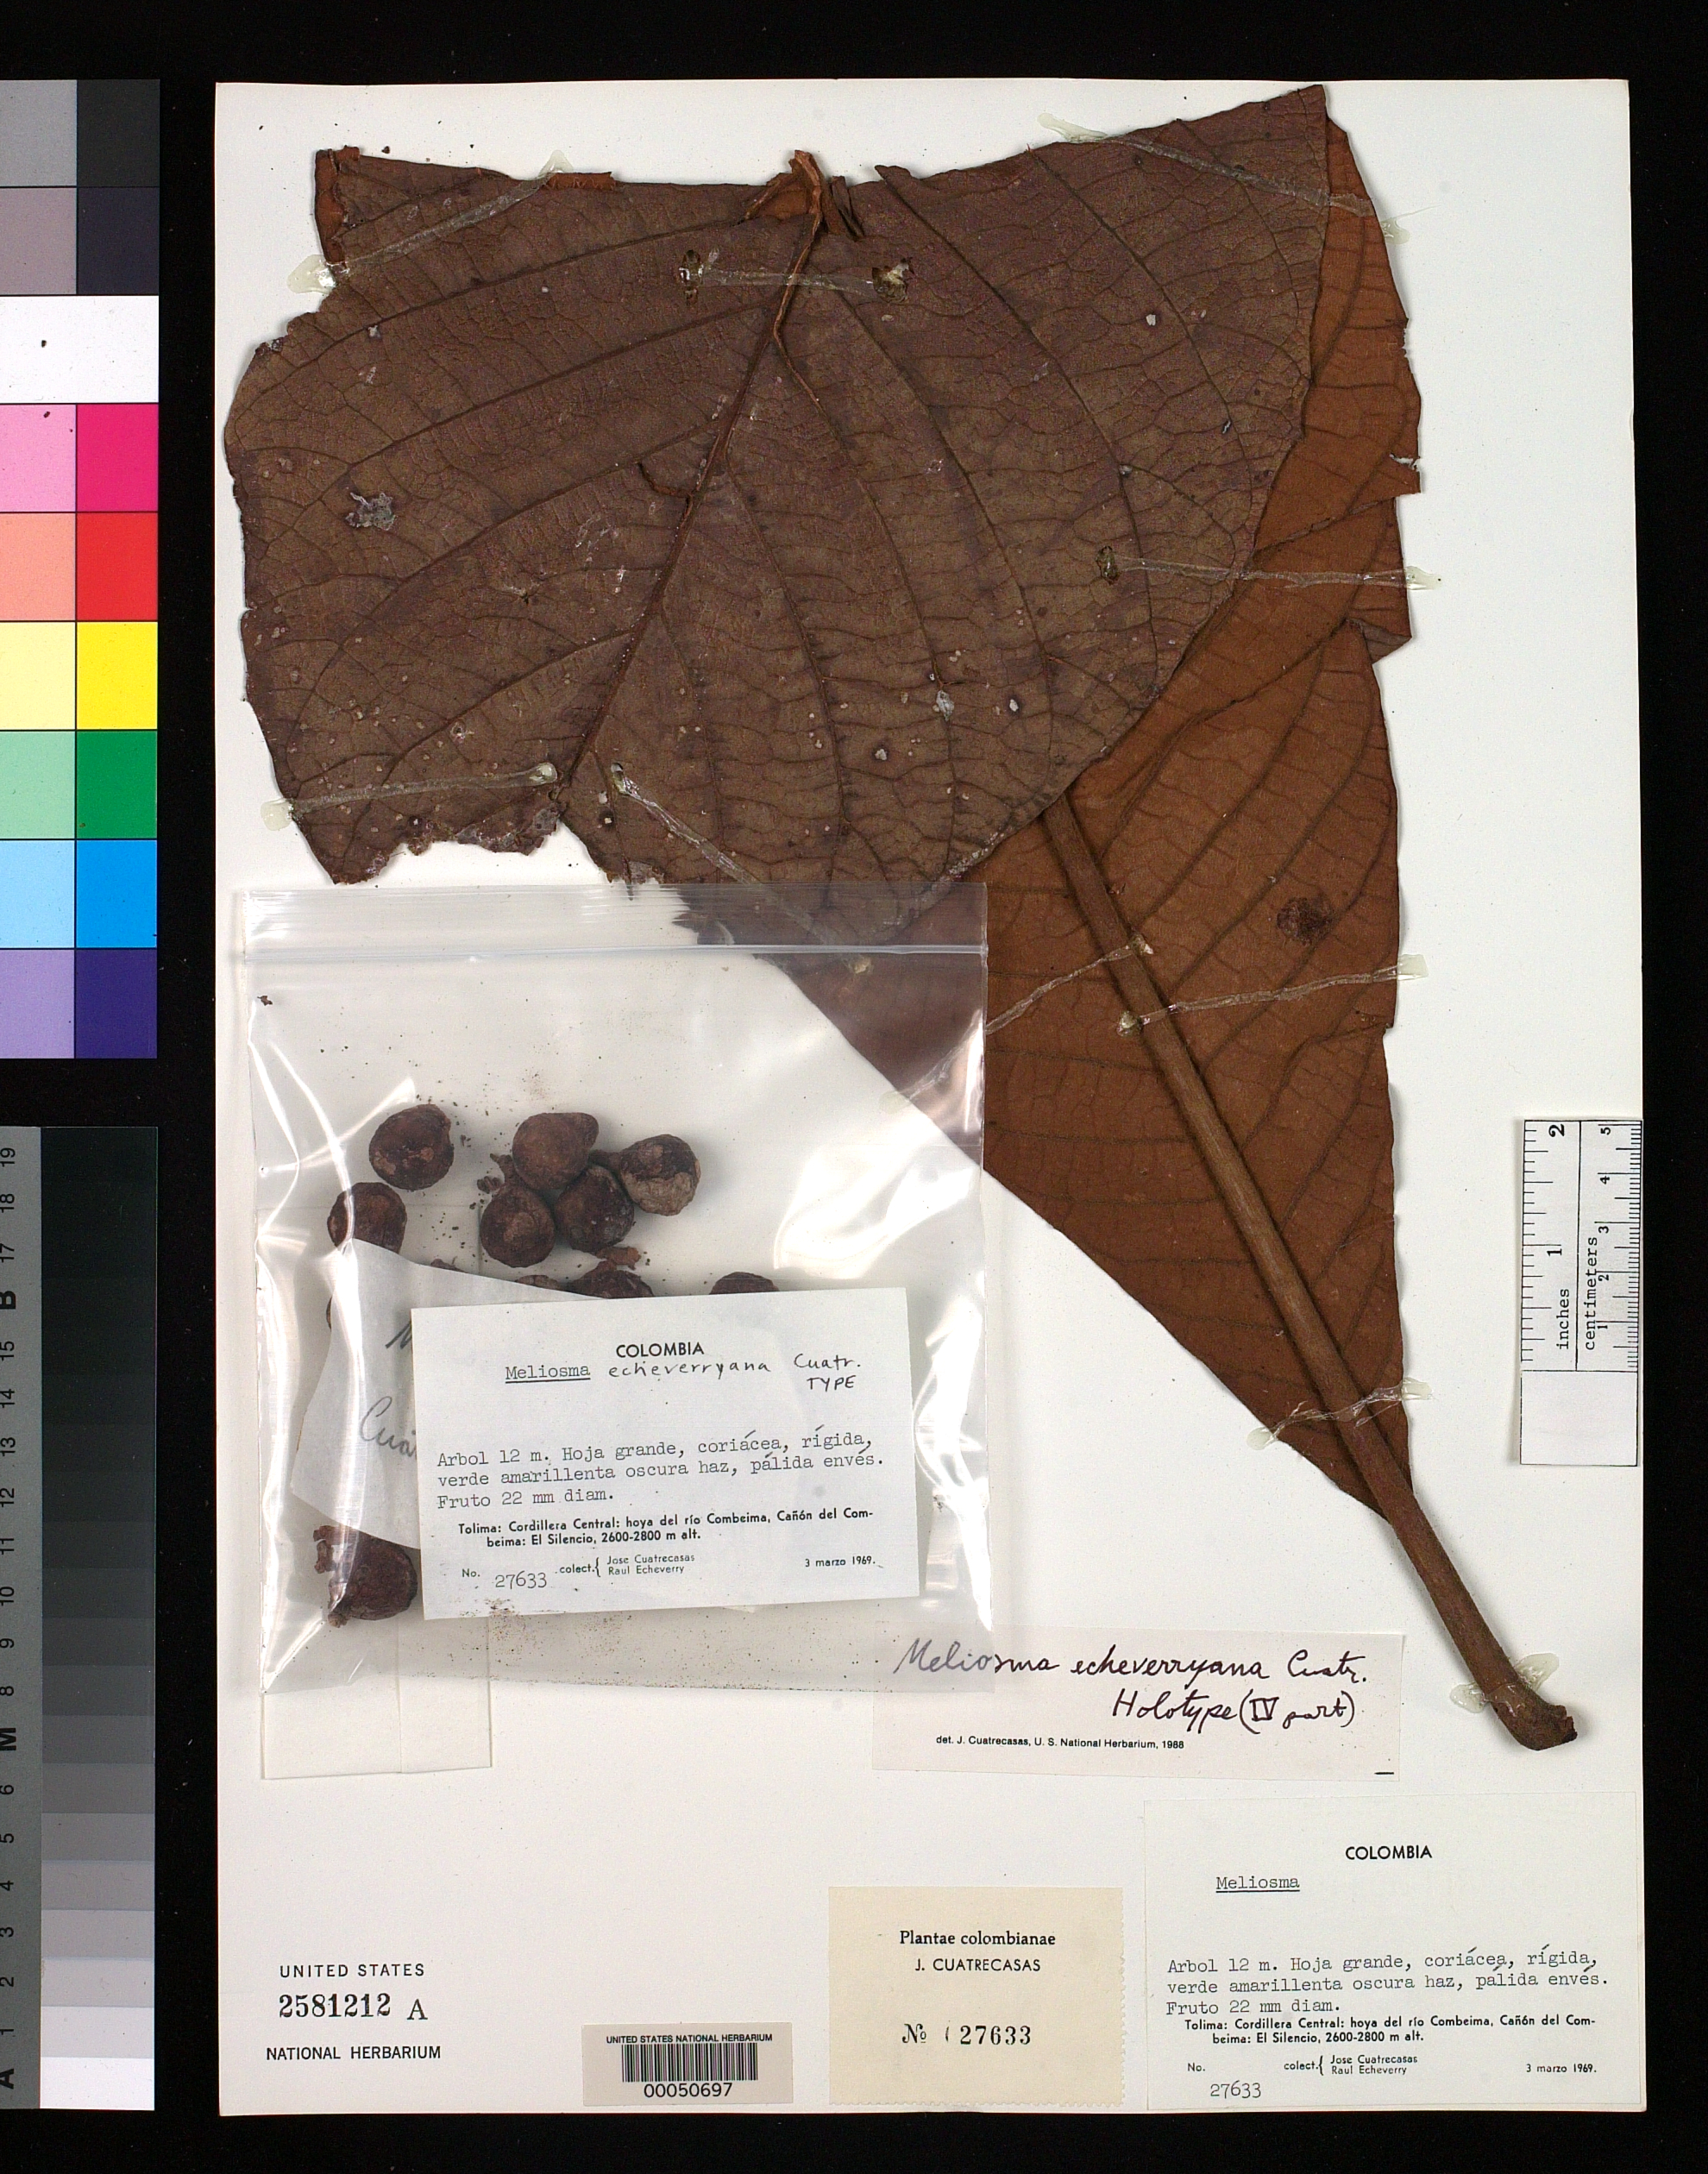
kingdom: Plantae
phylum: Tracheophyta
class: Magnoliopsida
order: Proteales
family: Sabiaceae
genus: Meliosma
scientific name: Meliosma echeverryana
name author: Cuatrec.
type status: Holotype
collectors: J. Cuatrecasas & R. Echeverry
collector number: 27633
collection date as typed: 03 Mar 1969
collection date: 1969-03-03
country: Colombia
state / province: Tolima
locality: Cordillera Central, Valley of Rio Combeima, Cañon del Combeima, El Silencio.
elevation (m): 2600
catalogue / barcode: US 2581212A